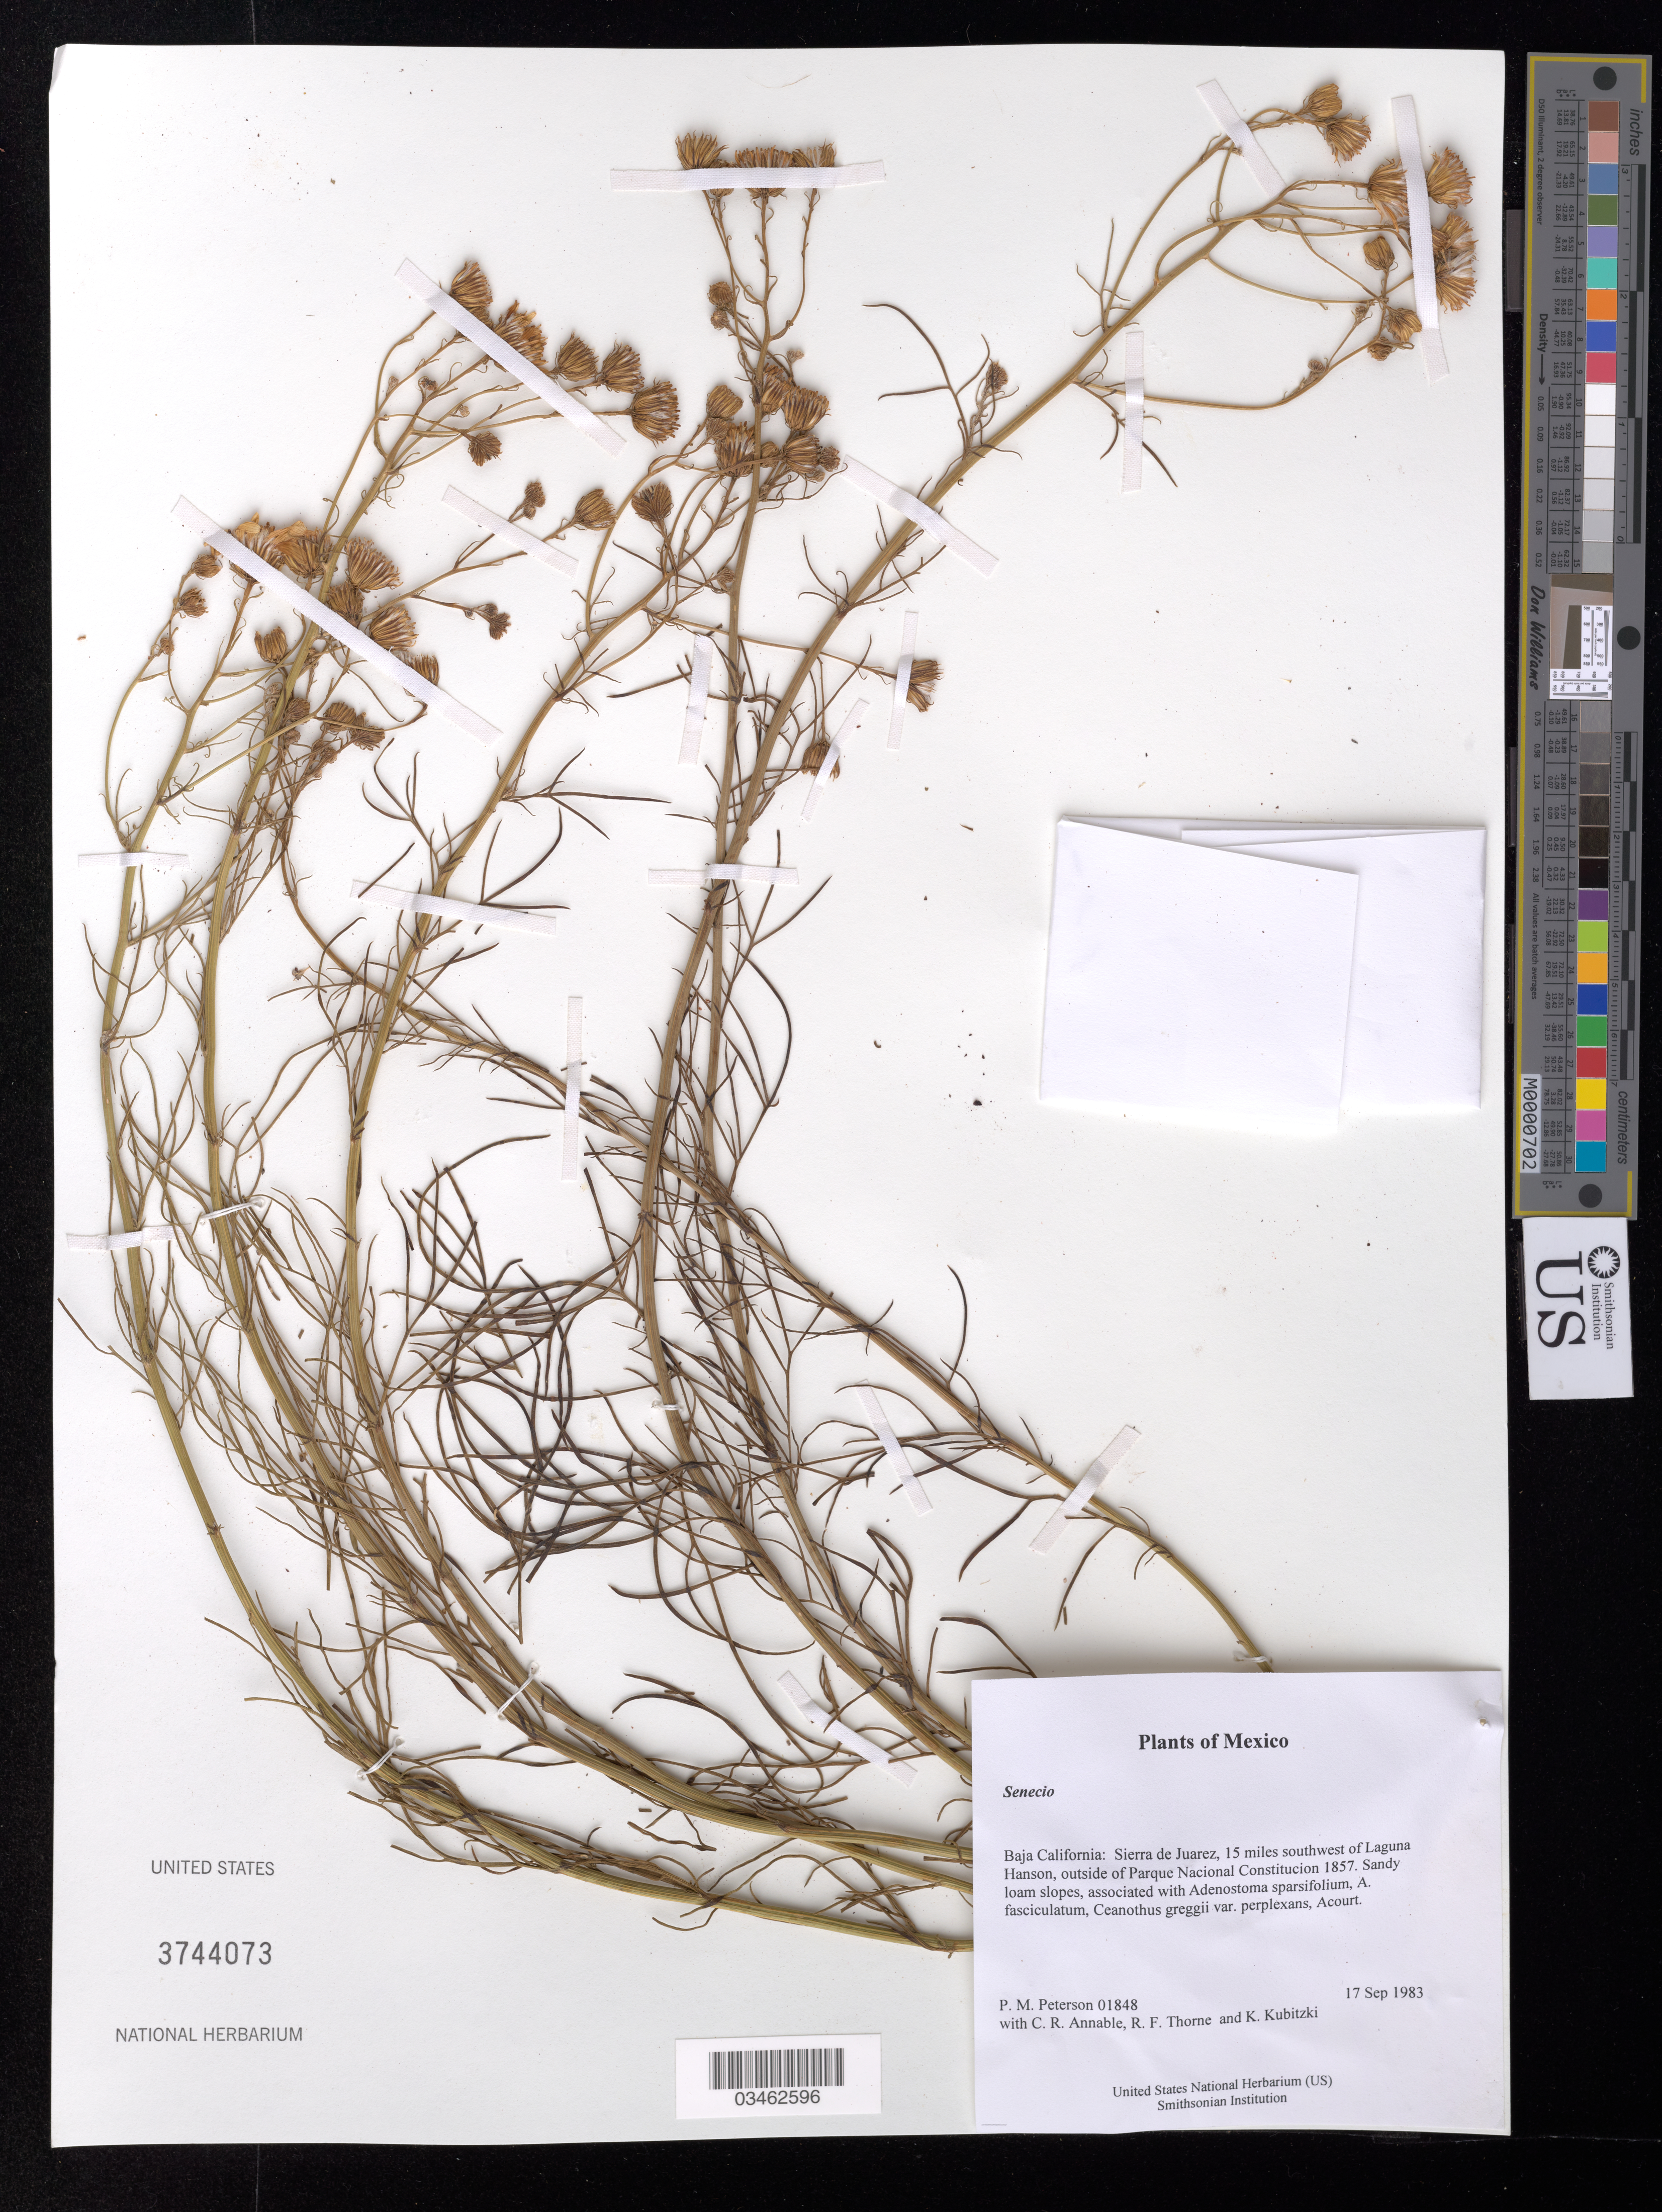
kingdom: Plantae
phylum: Tracheophyta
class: Magnoliopsida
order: Asterales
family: Asteraceae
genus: Senecio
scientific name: Senecio sp.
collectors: P. M. Peterson, C. R. Annable, R. F. Thorne & K. Kubitzki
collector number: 01848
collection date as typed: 17 Sep 1983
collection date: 1983-09-17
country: Mexico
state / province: Baja California Norte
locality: Sierra de Juarez, 15 miles southwest of Laguna Hanson, outside of Parque Nacional Constitucion 1857.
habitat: Sandy loam slopes, associated with Adenostoma sparsifolium, A. fasciculatum, Ceanothus greggii var. perplexans, Acourt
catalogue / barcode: US 3744073